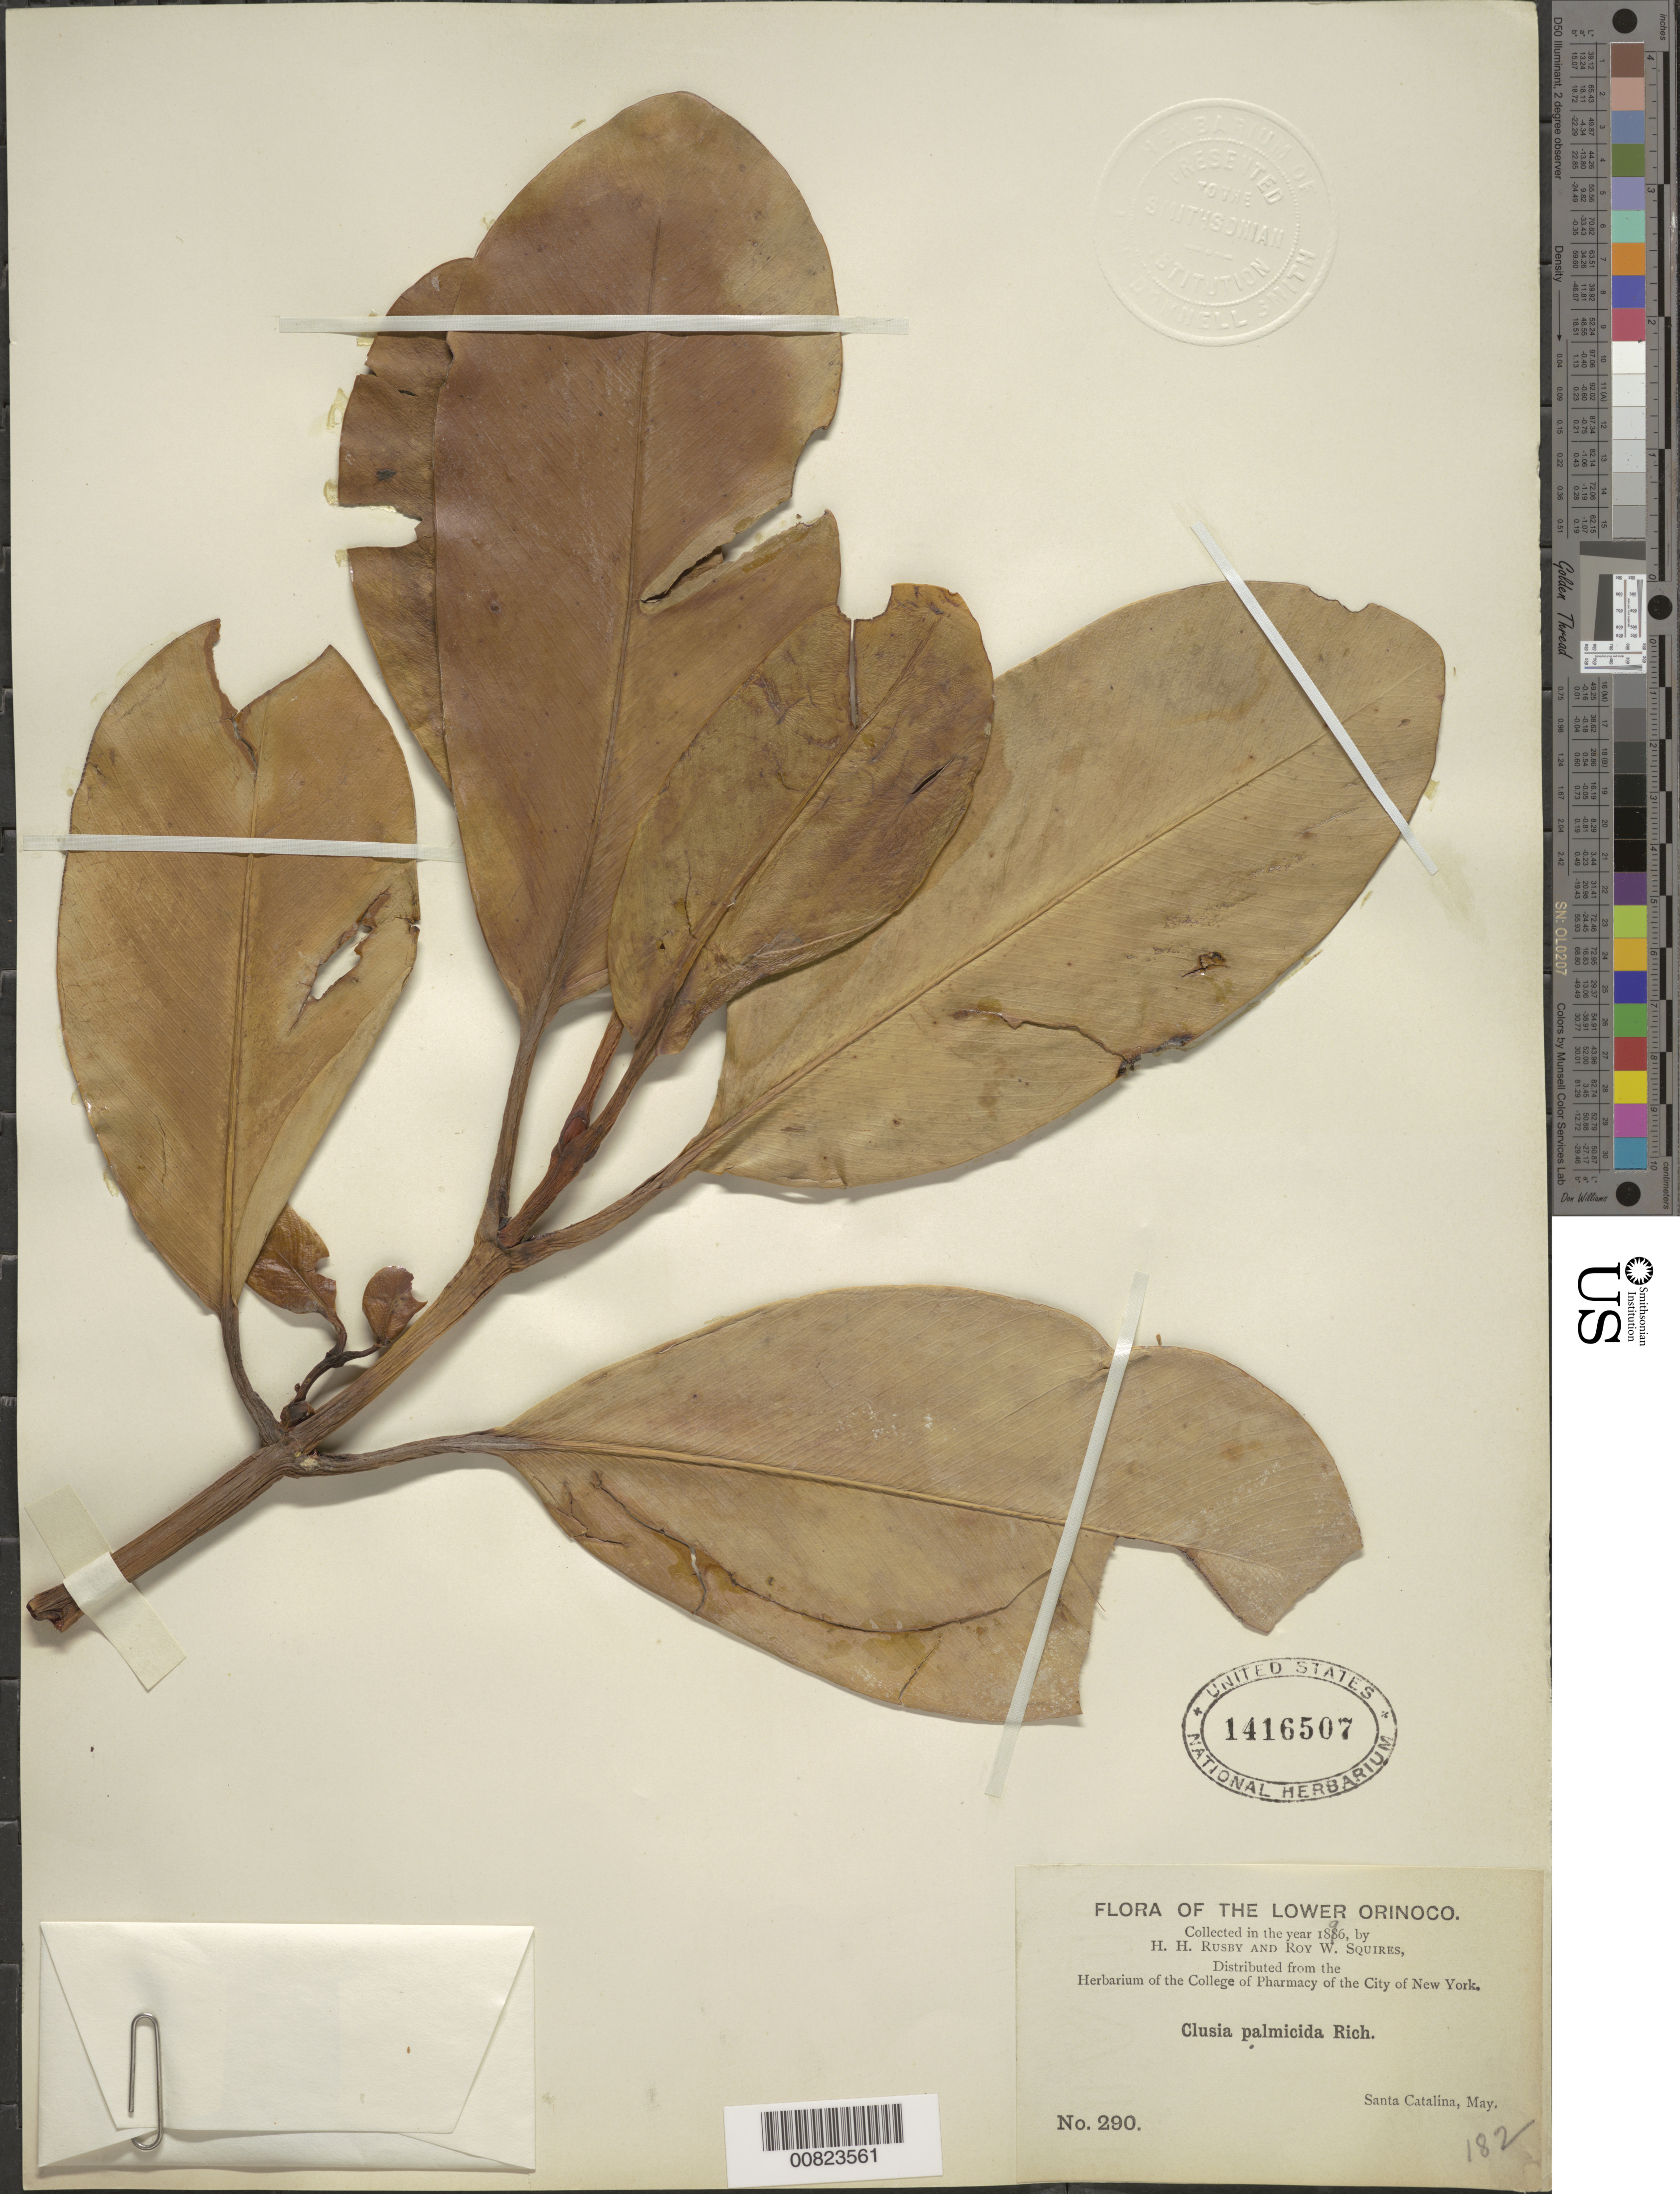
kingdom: Plantae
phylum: Tracheophyta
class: Magnoliopsida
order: Malpighiales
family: Clusiaceae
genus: Clusia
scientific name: Clusia palmicida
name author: Rich.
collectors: H. H. Rusby & R. Squires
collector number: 290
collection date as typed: May 1896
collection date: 1896-05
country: Venezuela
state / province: Delta Amacuro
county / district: Tucupita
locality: Lower Orinoco, Santa Catalina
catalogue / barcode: US 1416507